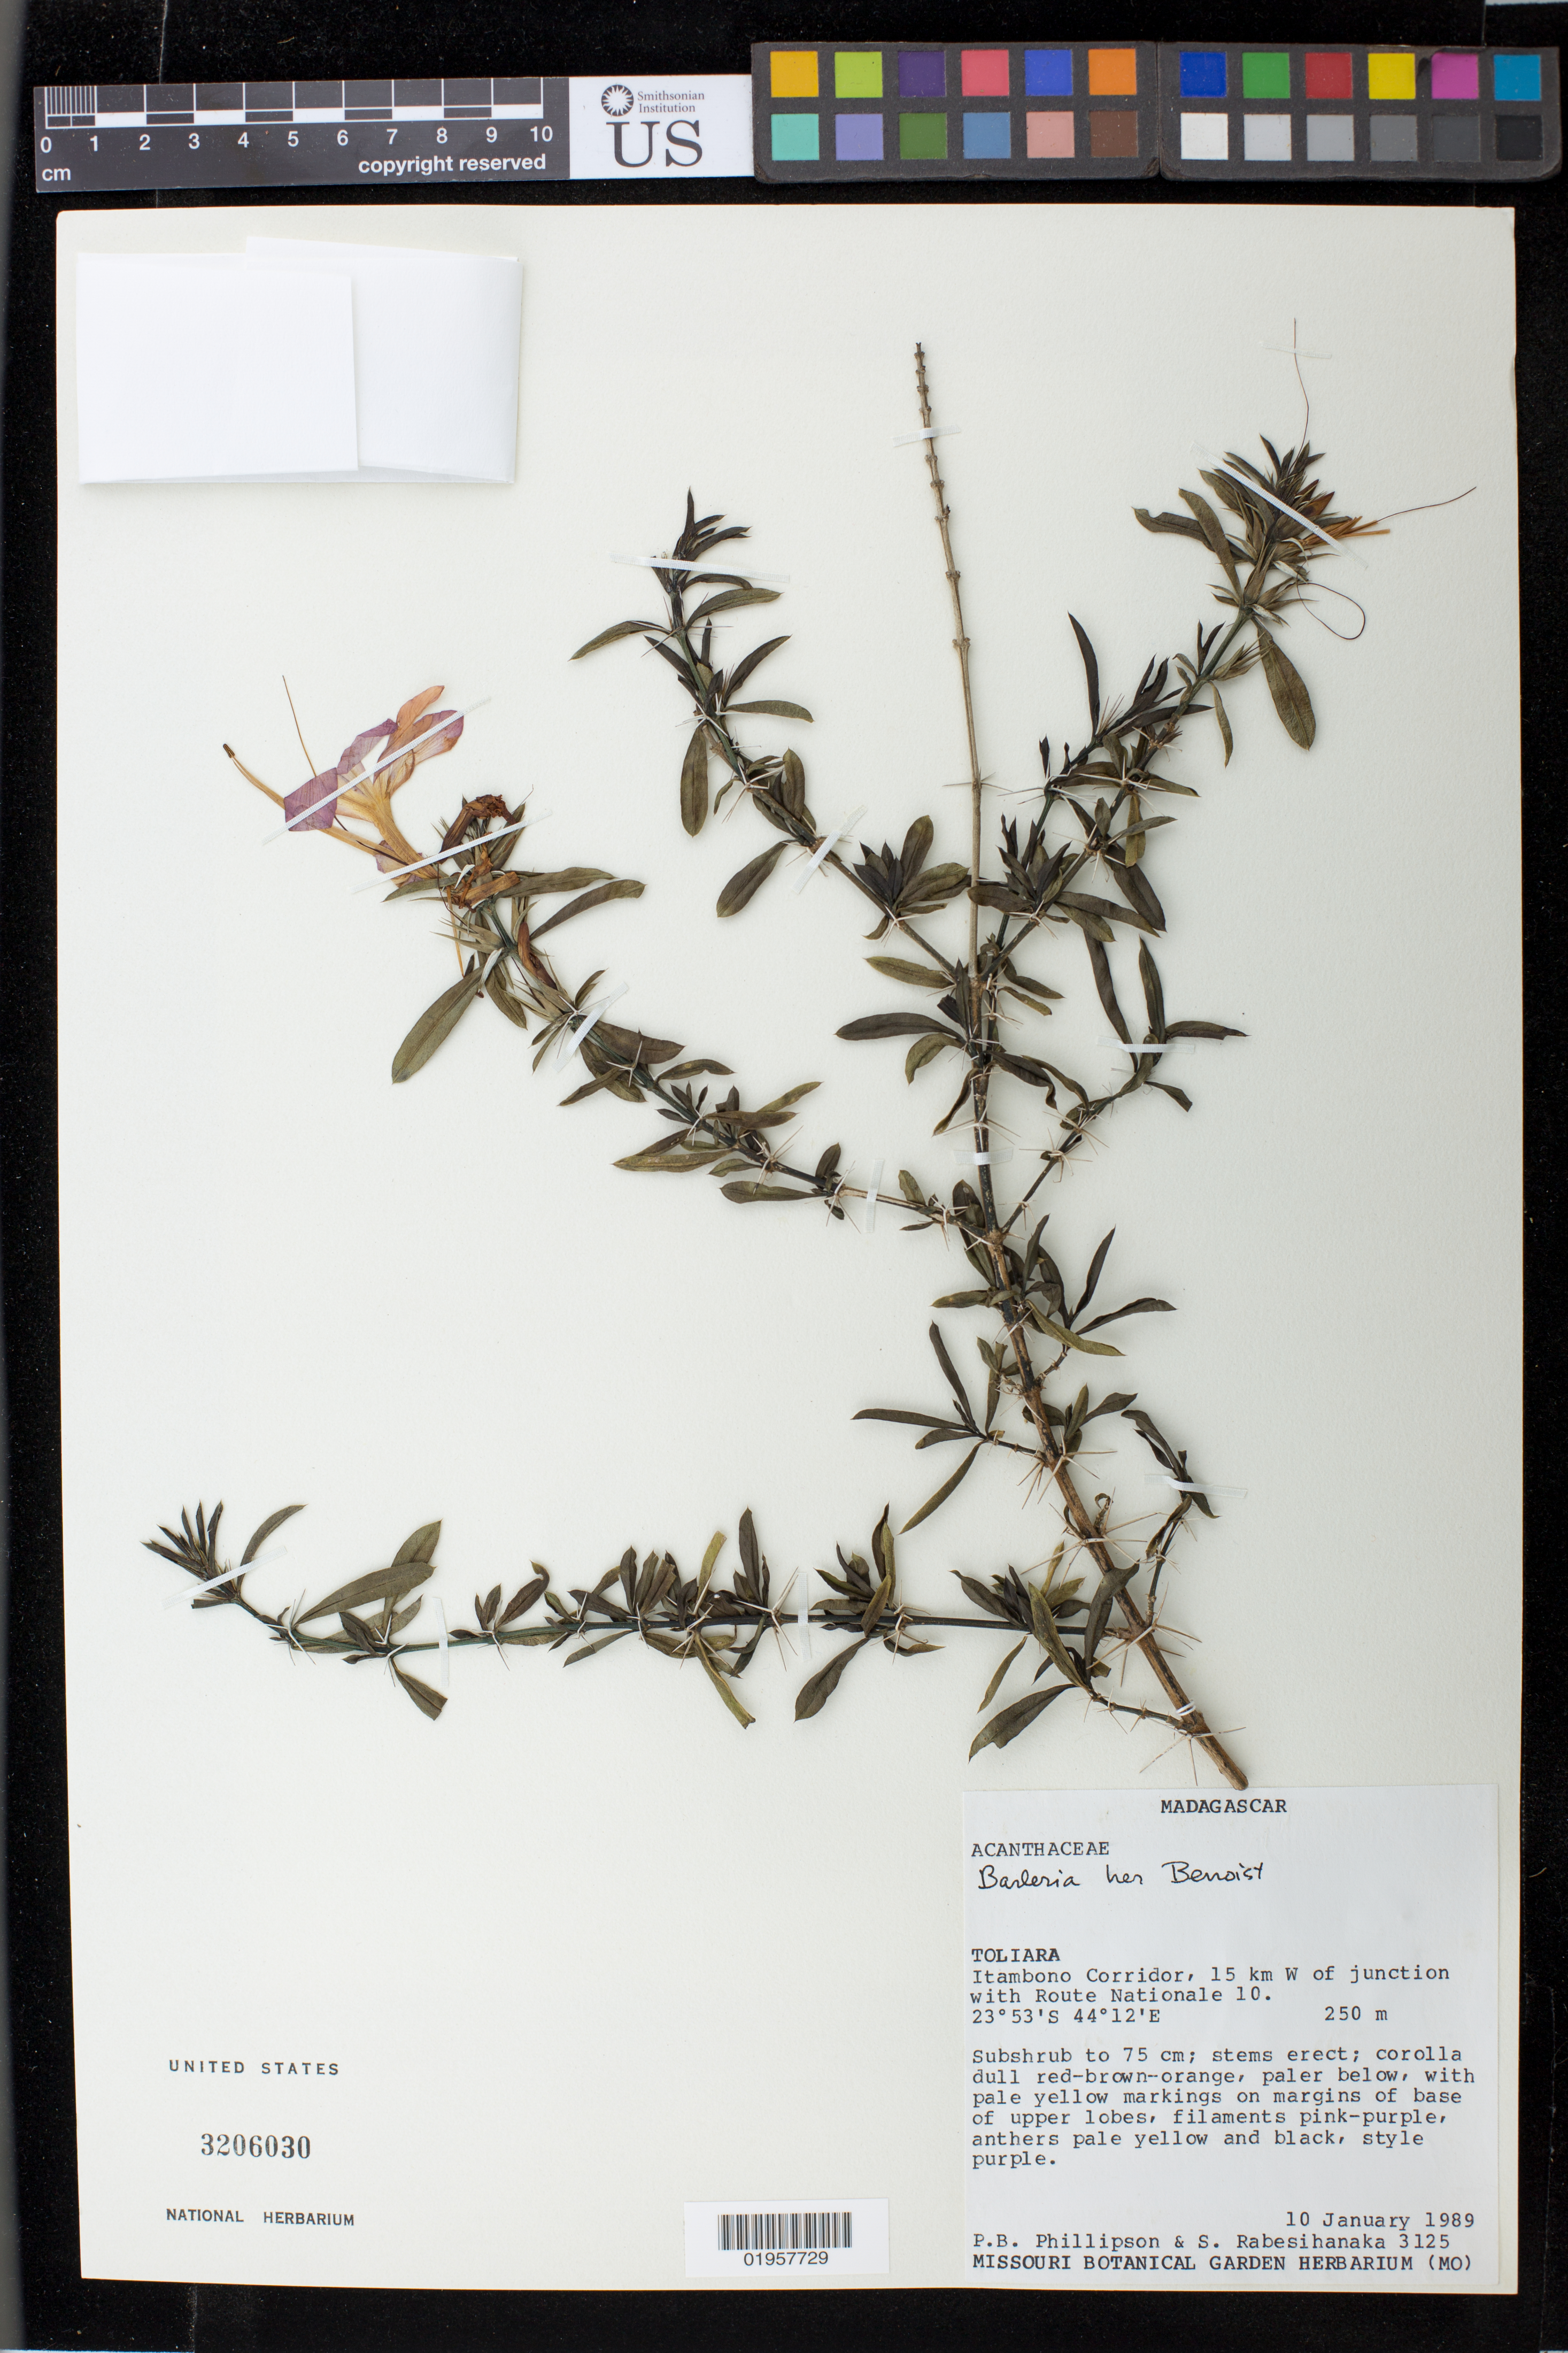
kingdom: Plantae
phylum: Tracheophyta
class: Magnoliopsida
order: Lamiales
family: Acanthaceae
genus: Barleria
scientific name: Barleria sp.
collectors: P. B. Phillipson & S. Rabesihanaka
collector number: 3125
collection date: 1989-01-10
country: Madagascar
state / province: Atsimo-Andrefana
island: Madagascar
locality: Itambono Corridor, 15 km W of junction with Route Nationale 10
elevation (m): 250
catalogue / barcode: US 3206030